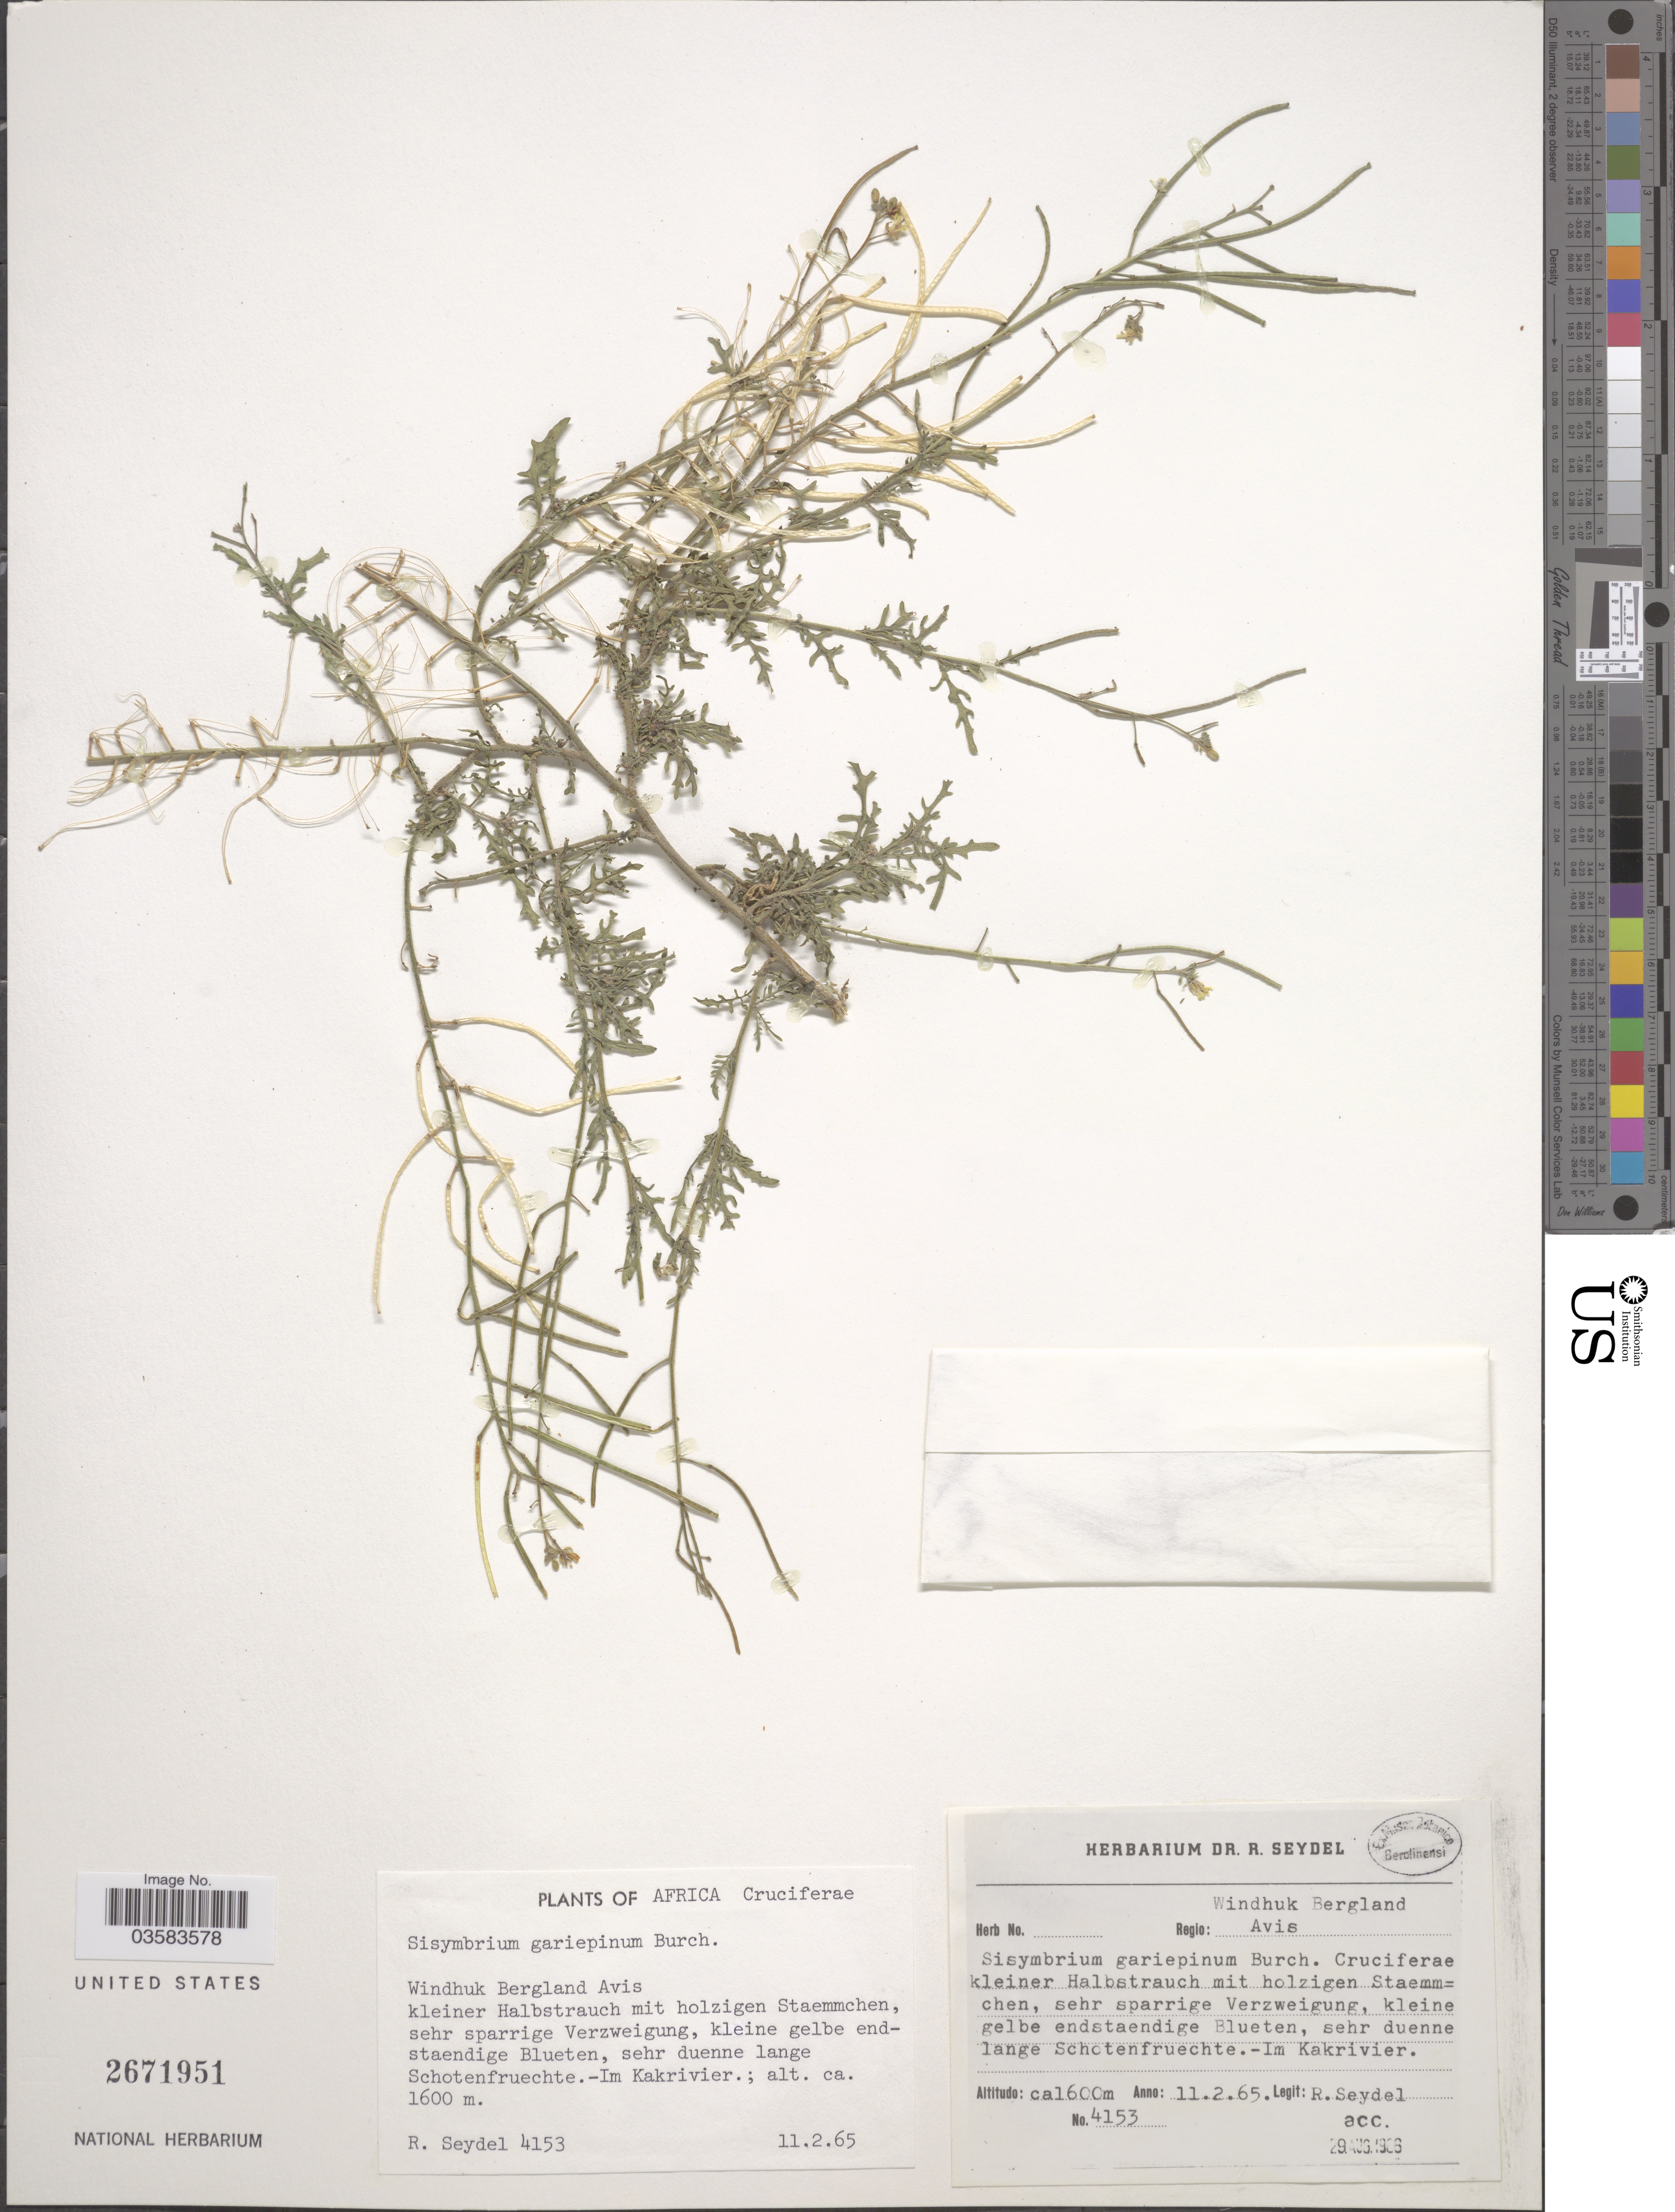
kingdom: Plantae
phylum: Tracheophyta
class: Magnoliopsida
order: Brassicales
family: Brassicaceae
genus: Sisymbrium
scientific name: Sisymbrium gariepinum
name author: Burch. & DC.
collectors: R. Seydel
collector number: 4153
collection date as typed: Transcribed d/m/y: 11/2/65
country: Namibia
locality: Regio: Winduk Bergland Avis. Im Kakrivier. [unsure placement]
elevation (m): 1600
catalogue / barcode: US 2671951